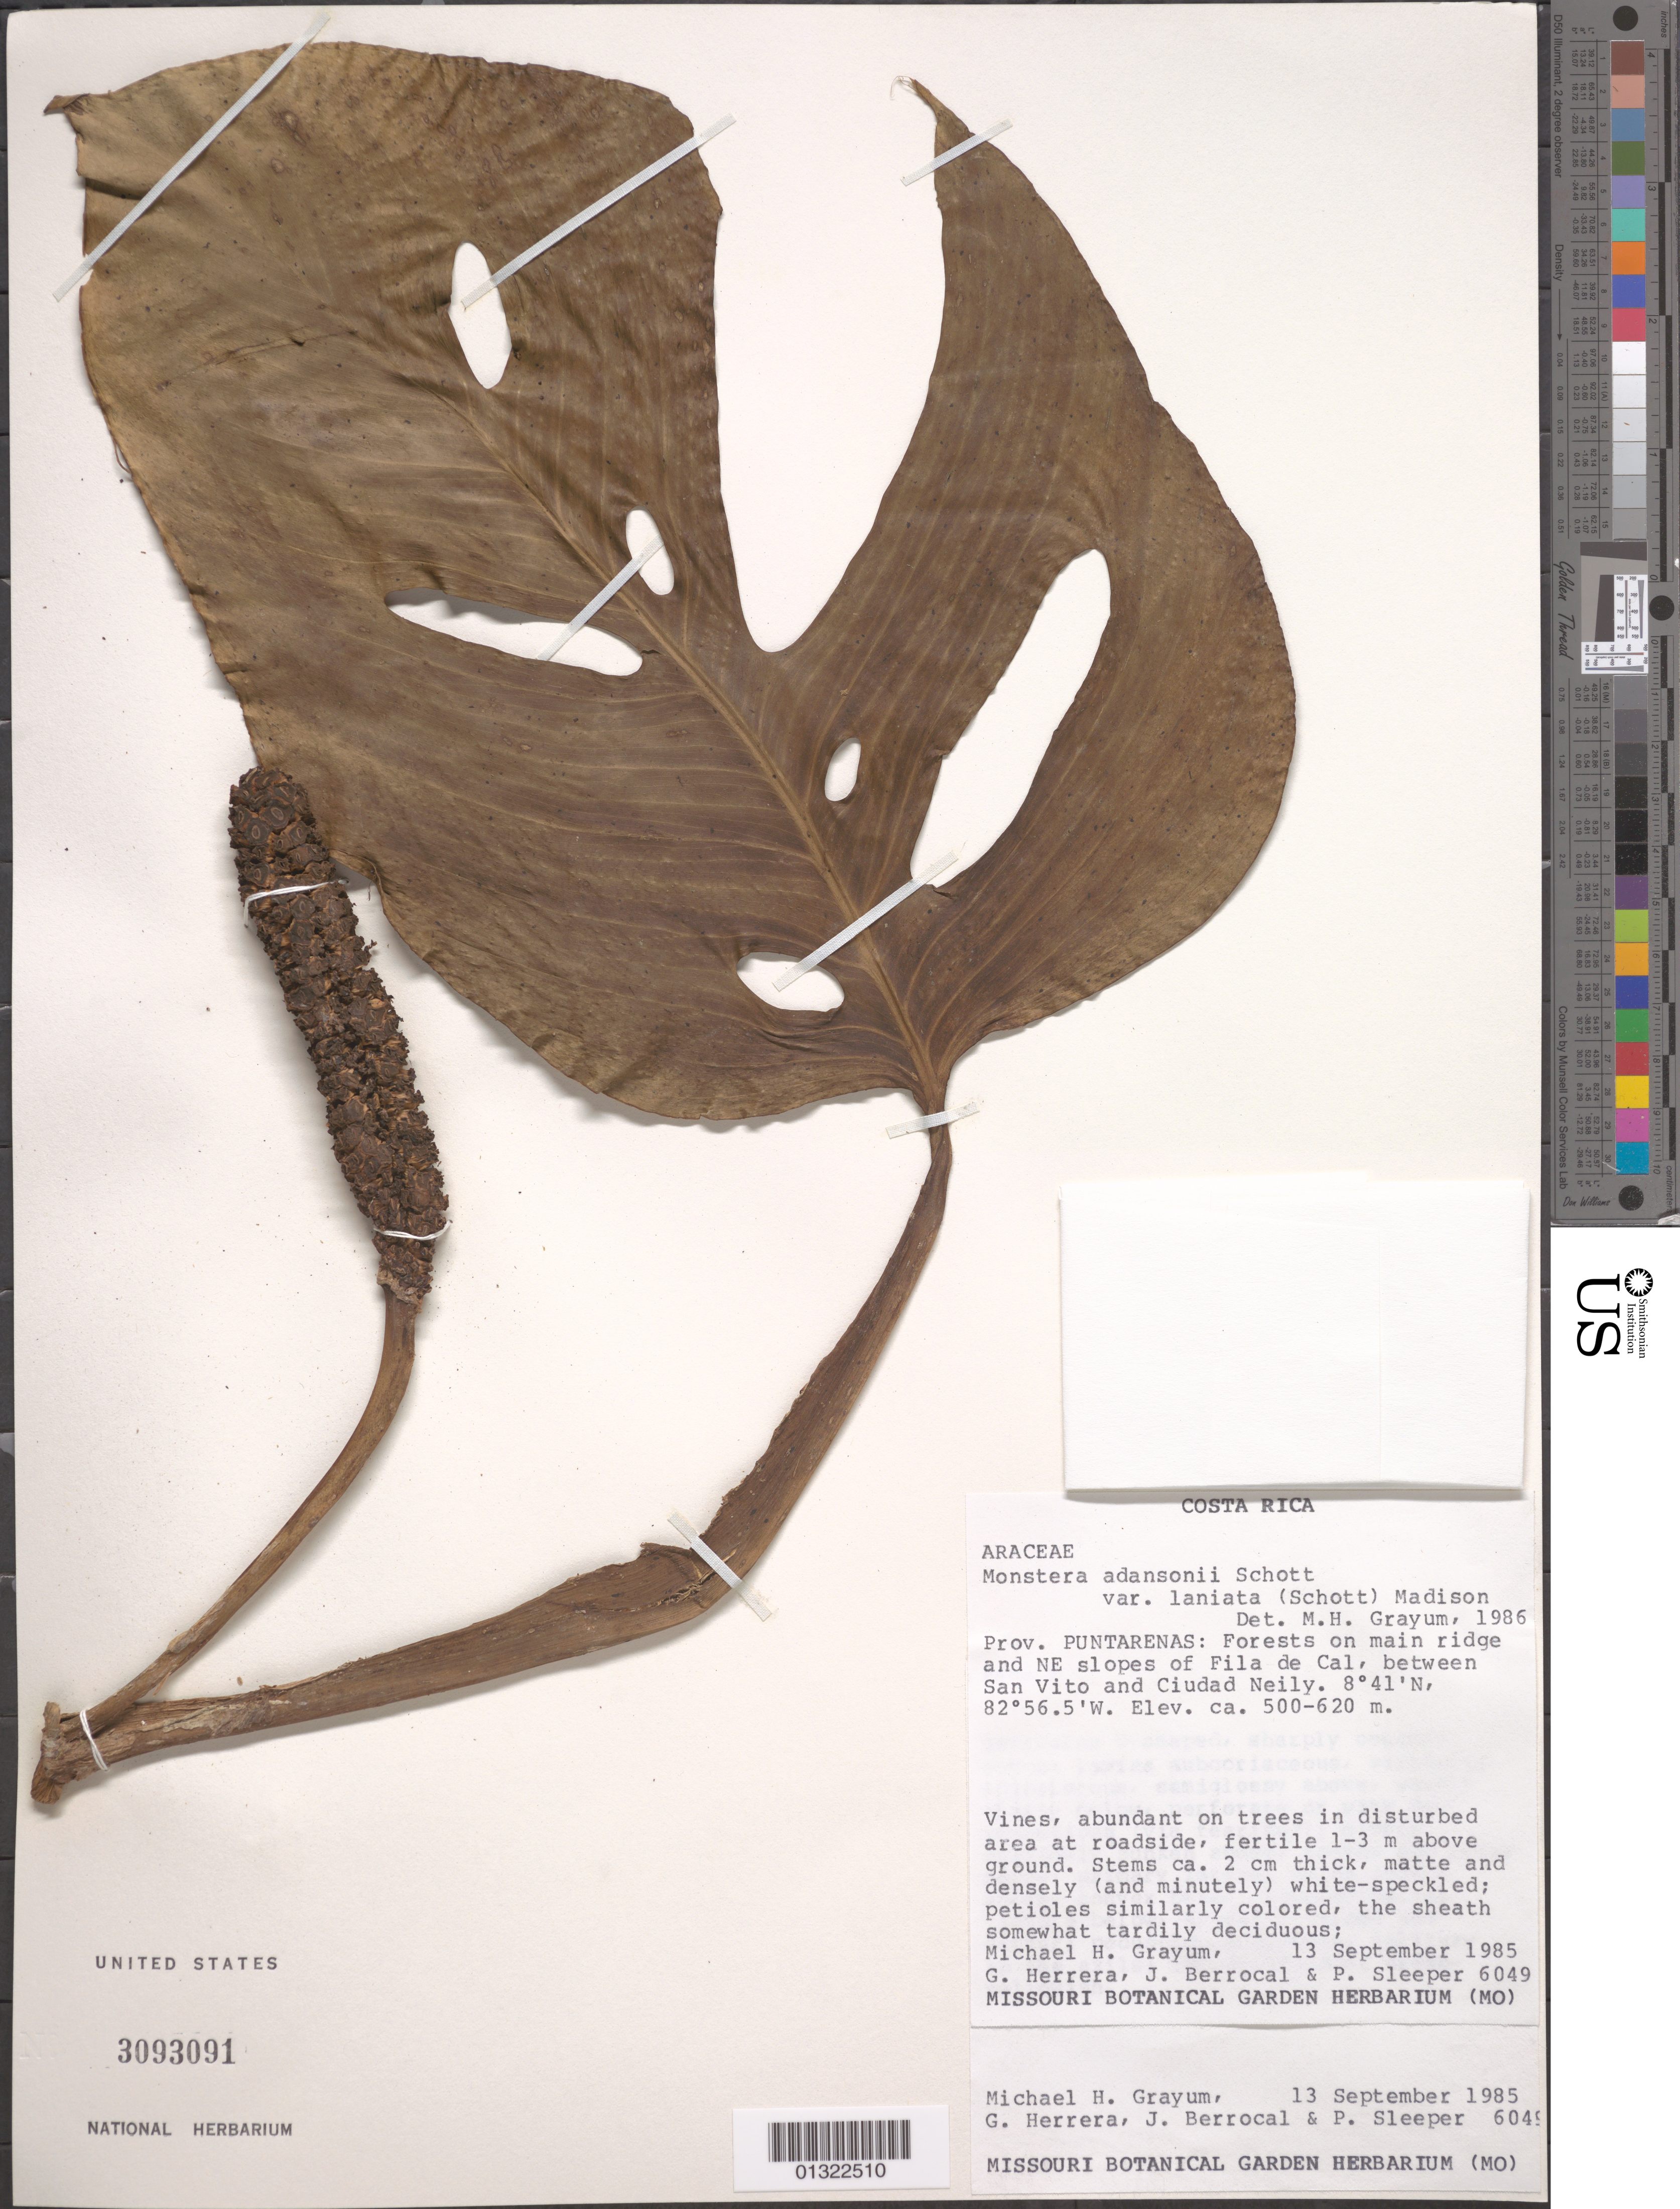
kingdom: Plantae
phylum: Tracheophyta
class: Liliopsida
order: Alismatales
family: Araceae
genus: Monstera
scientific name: Monstera adansonii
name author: Schott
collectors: M. H. Grayum, G. Herrera, J. Berrocal & P. Sleeper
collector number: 6049*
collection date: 1985-09-13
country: Costa Rica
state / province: Puntarenas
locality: Forests on main ridge and NE slopes of Fila de Cal, between San Vito and Ciudad Neily.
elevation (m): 500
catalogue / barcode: US 3093091